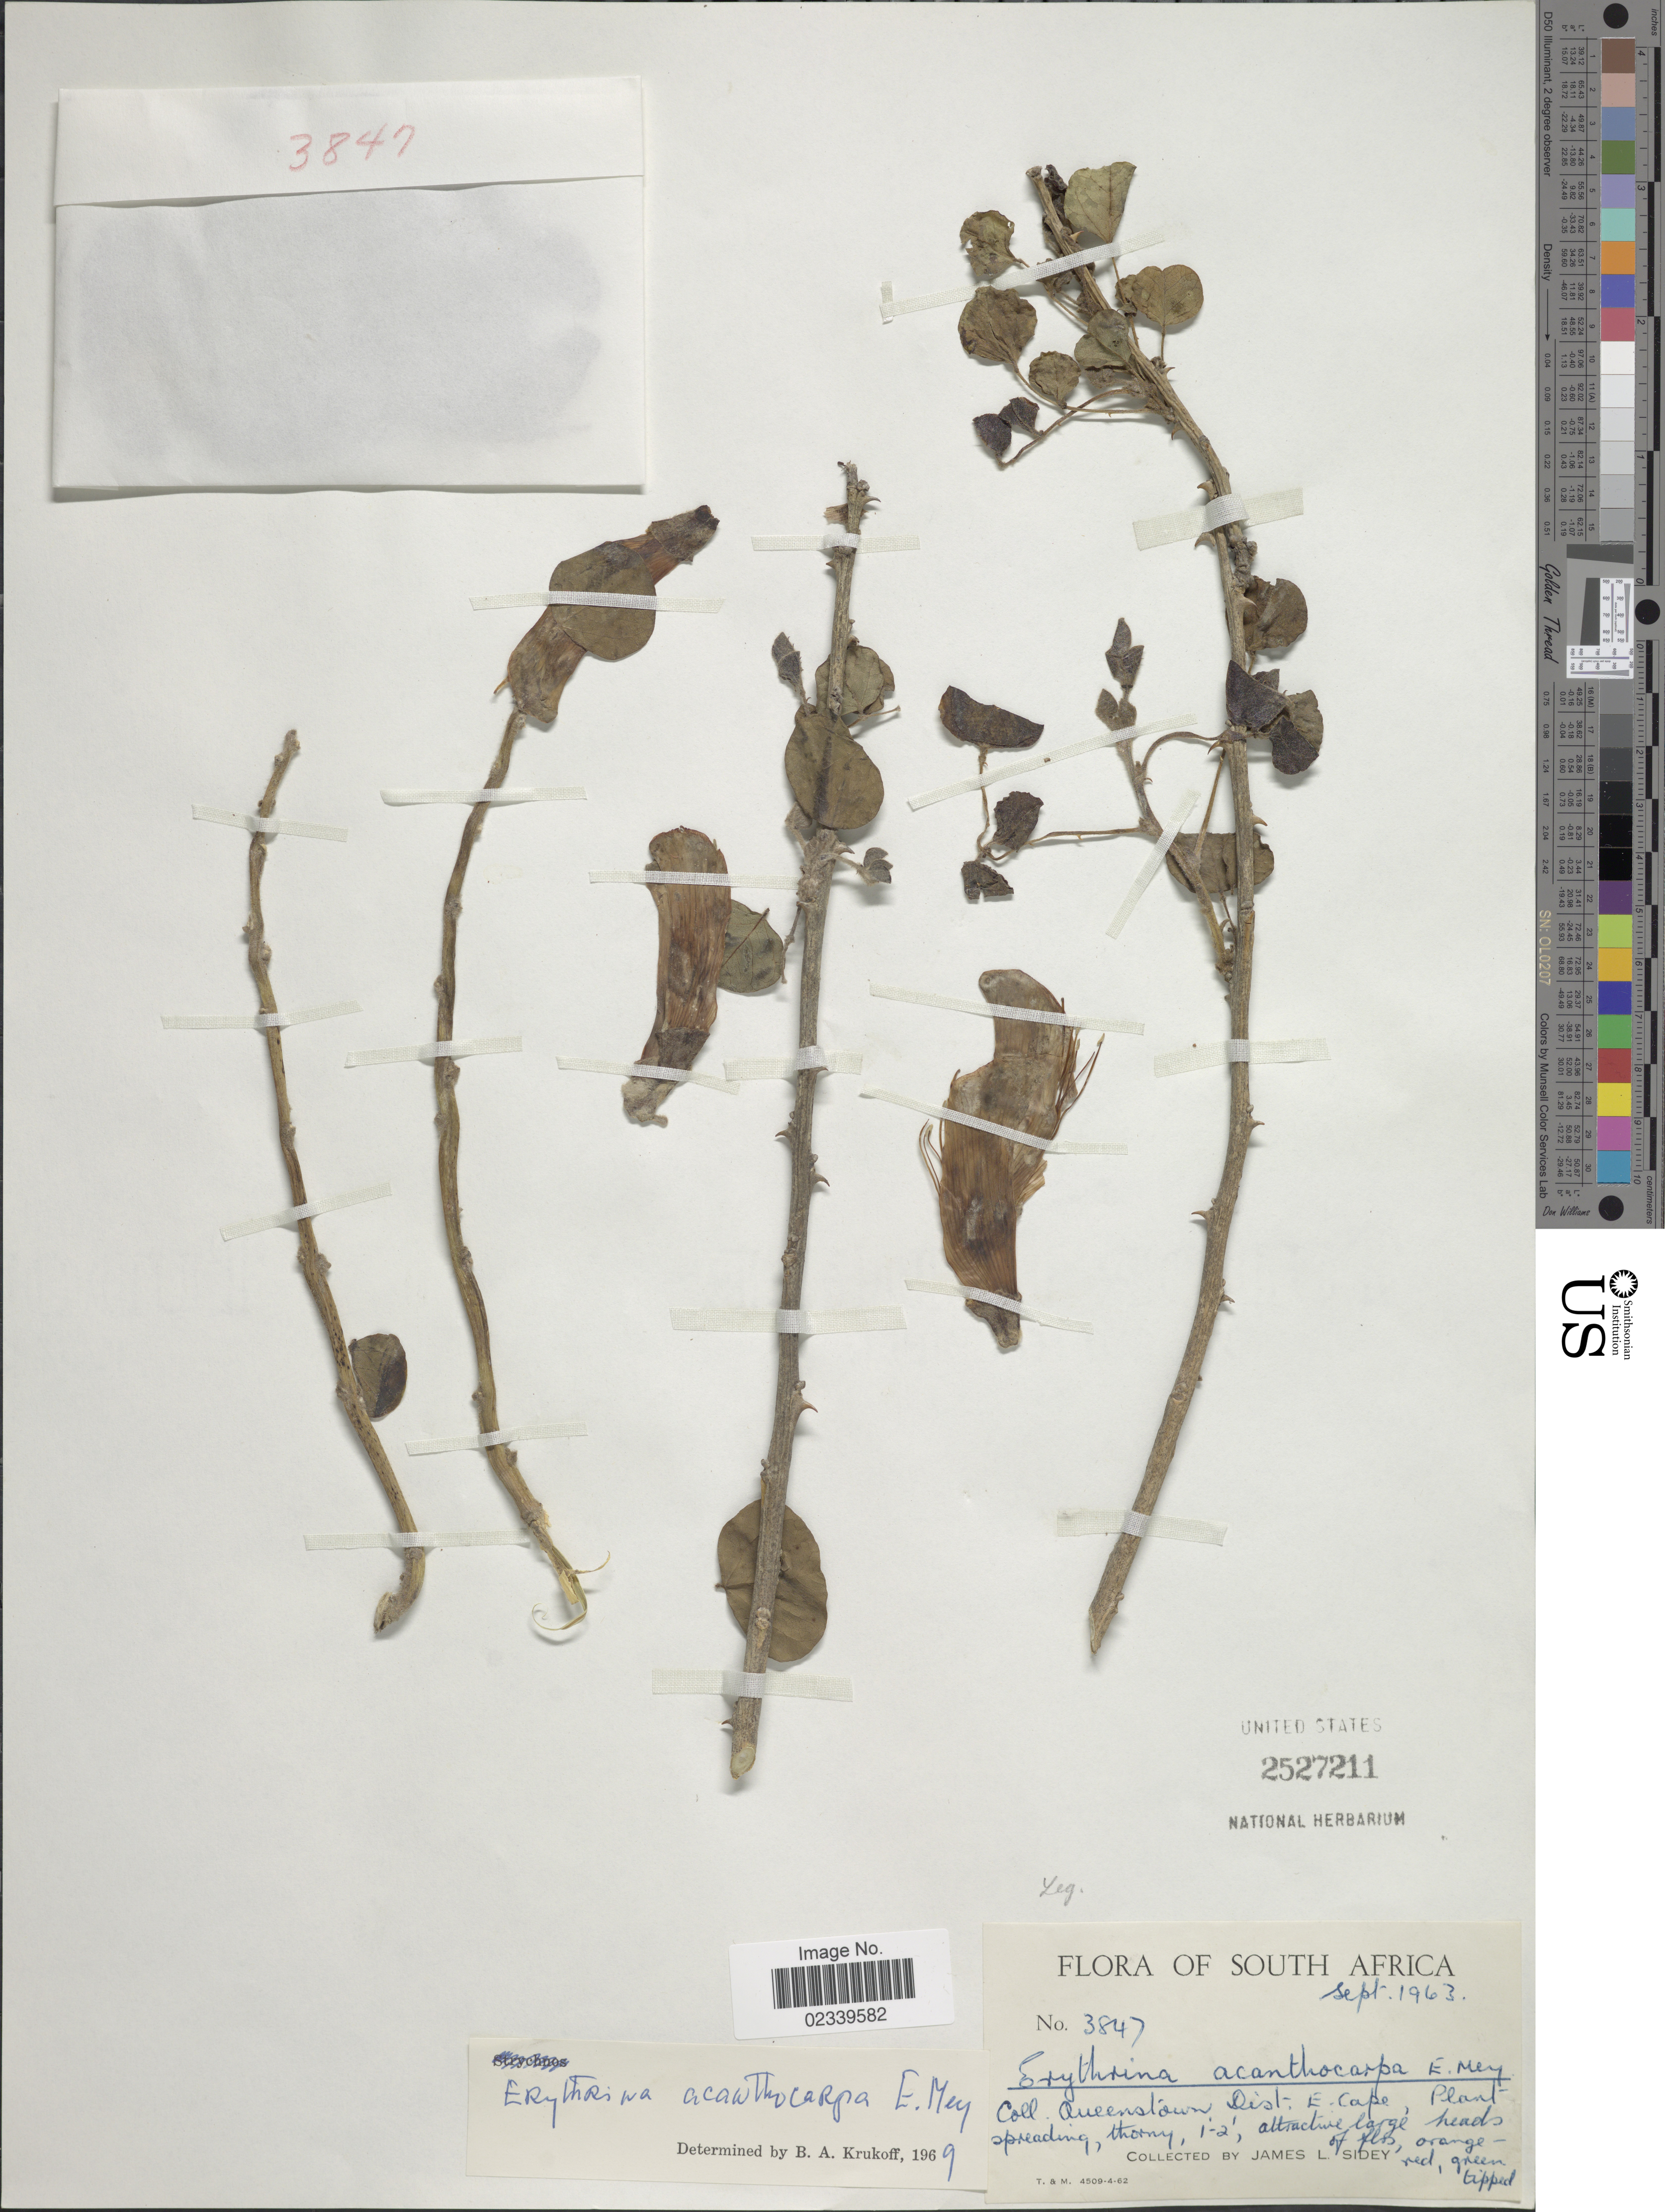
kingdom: Plantae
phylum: Tracheophyta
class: Magnoliopsida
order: Fabales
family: Fabaceae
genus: Erythrina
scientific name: Erythrina acanthocarpa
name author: E. Mey.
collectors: J. L. Sidey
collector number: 3847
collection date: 1963-09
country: South Africa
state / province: Eastern Cape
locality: Queenstown, Dist. E of Cape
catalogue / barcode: US 2527211